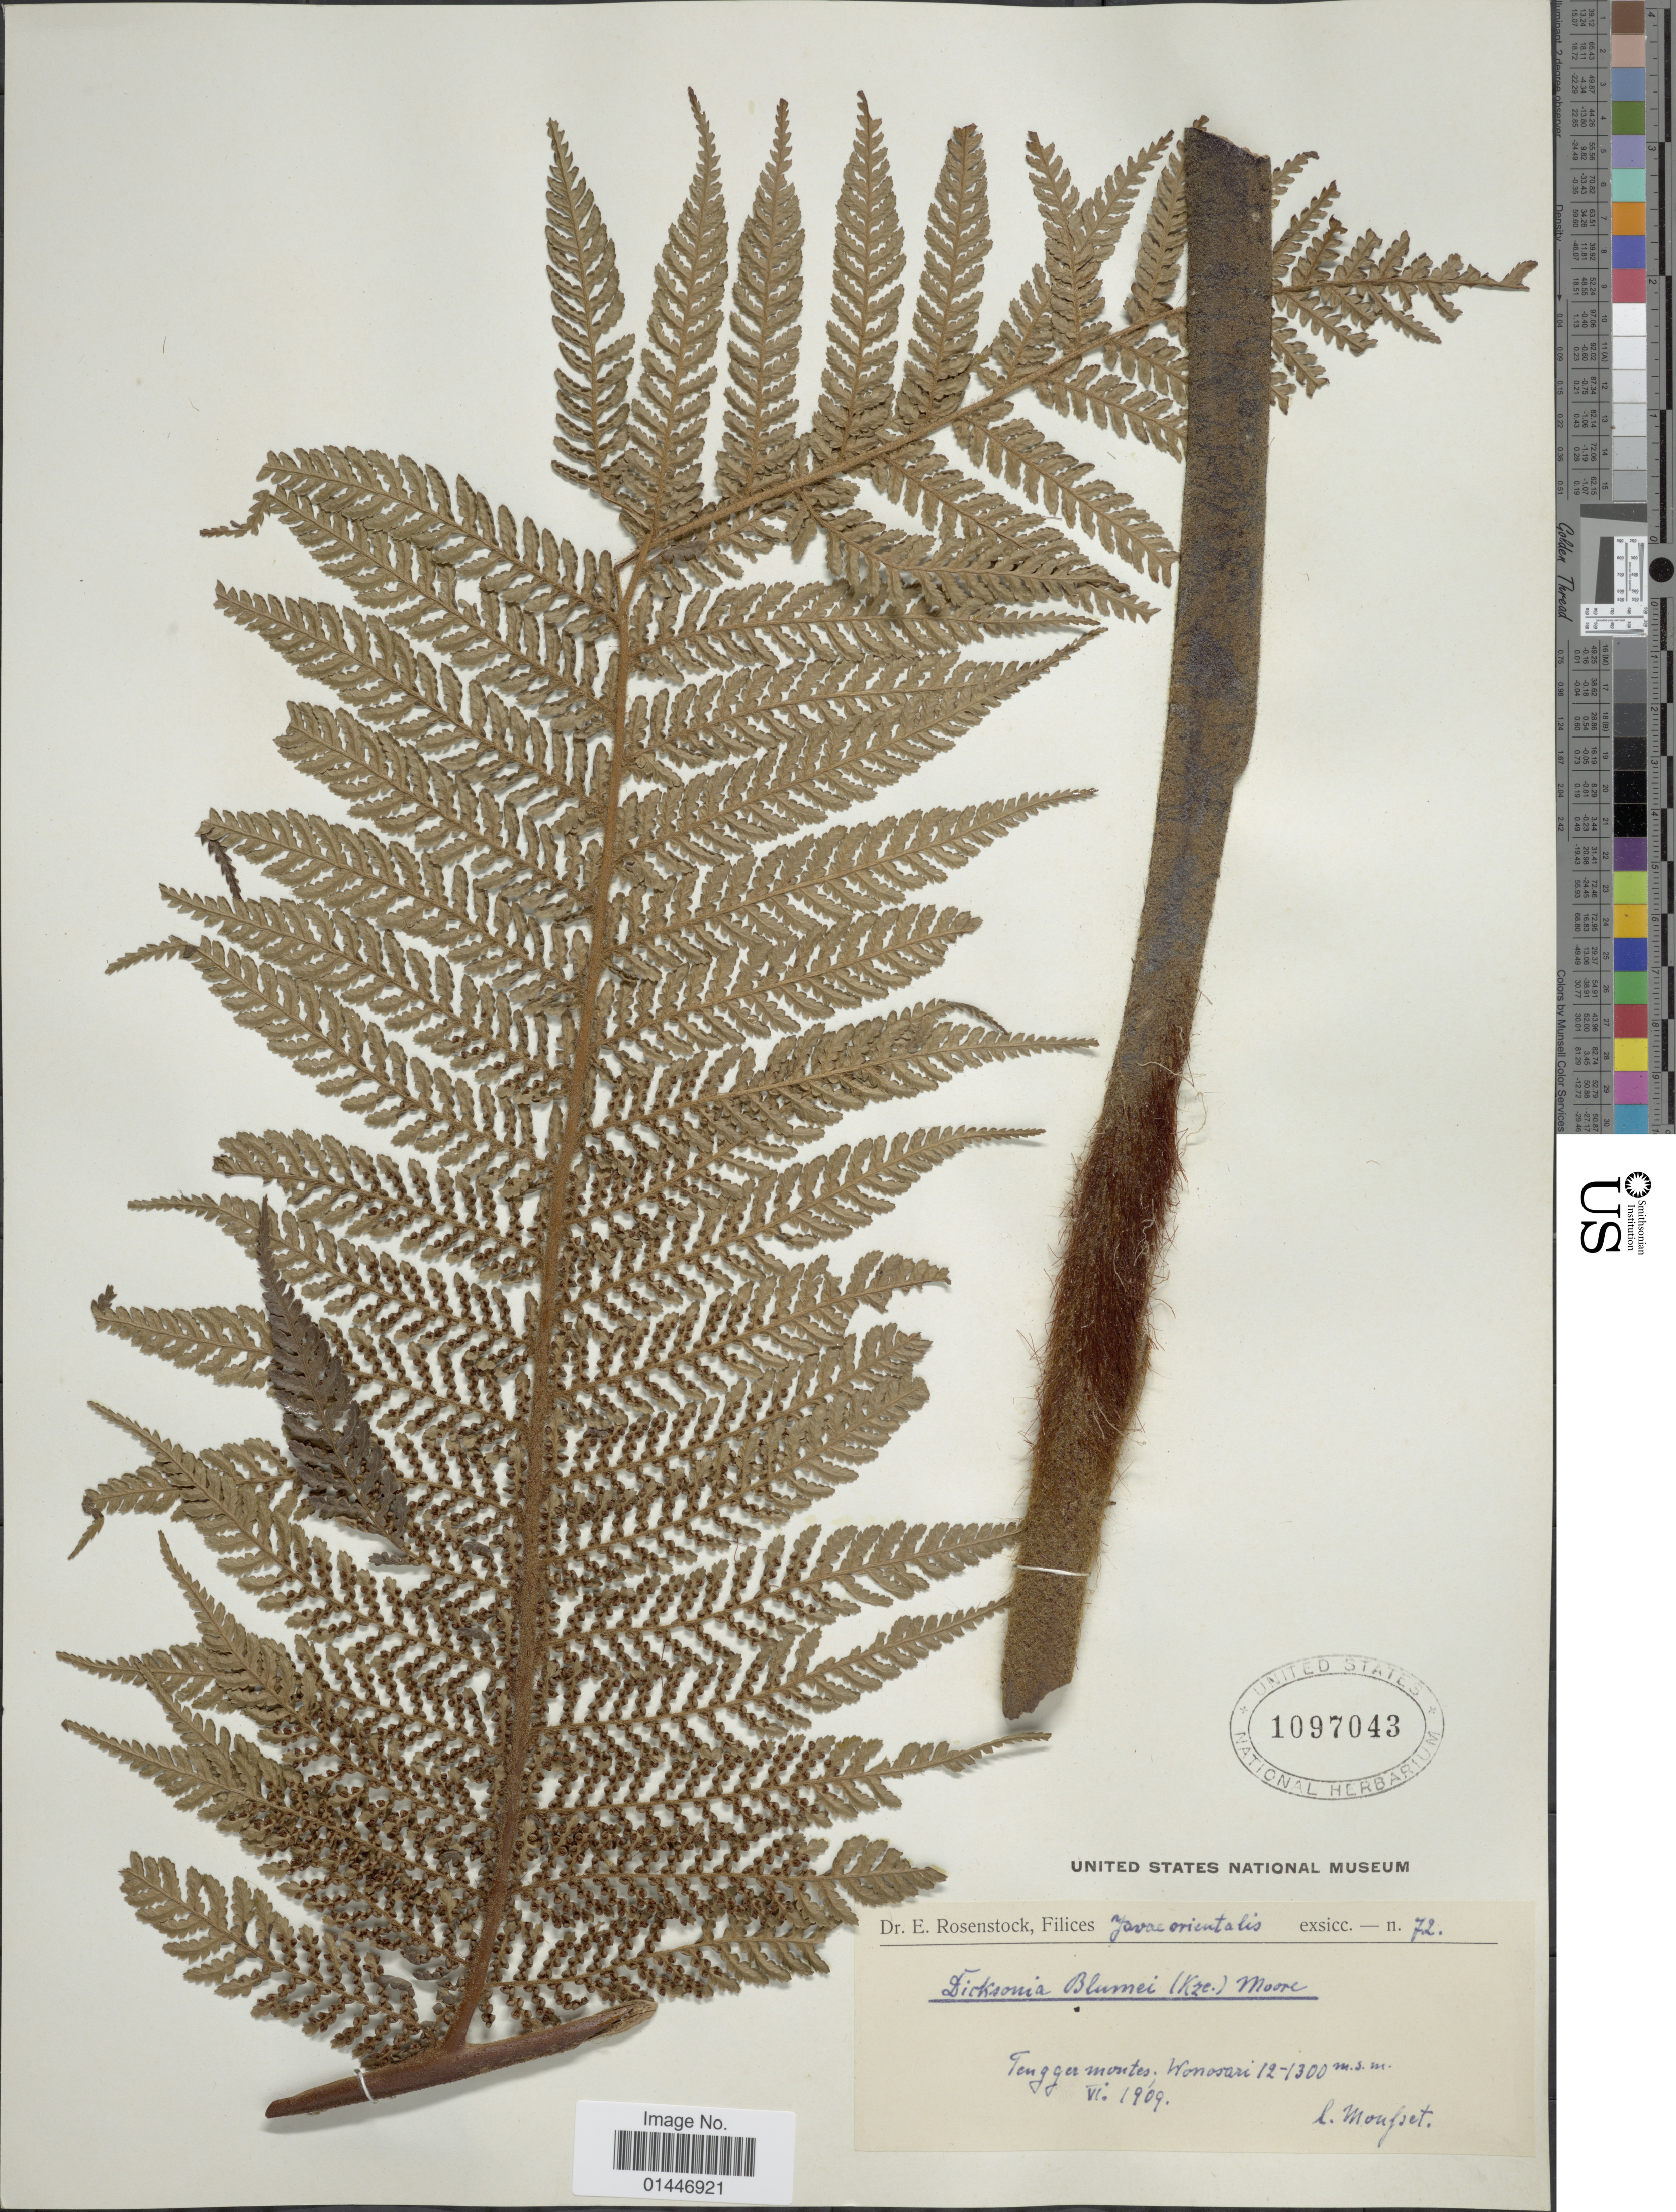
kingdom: Plantae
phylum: Tracheophyta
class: Polypodiopsida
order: Cyatheales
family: Dicksoniaceae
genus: Dicksonia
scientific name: Dicksonia mollis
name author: Holttum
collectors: Mousset, --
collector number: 72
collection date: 1909-06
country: Indonesia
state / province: Java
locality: Javae orientales,Tengger montes; Wonosari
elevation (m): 1200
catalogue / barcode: US 1097043